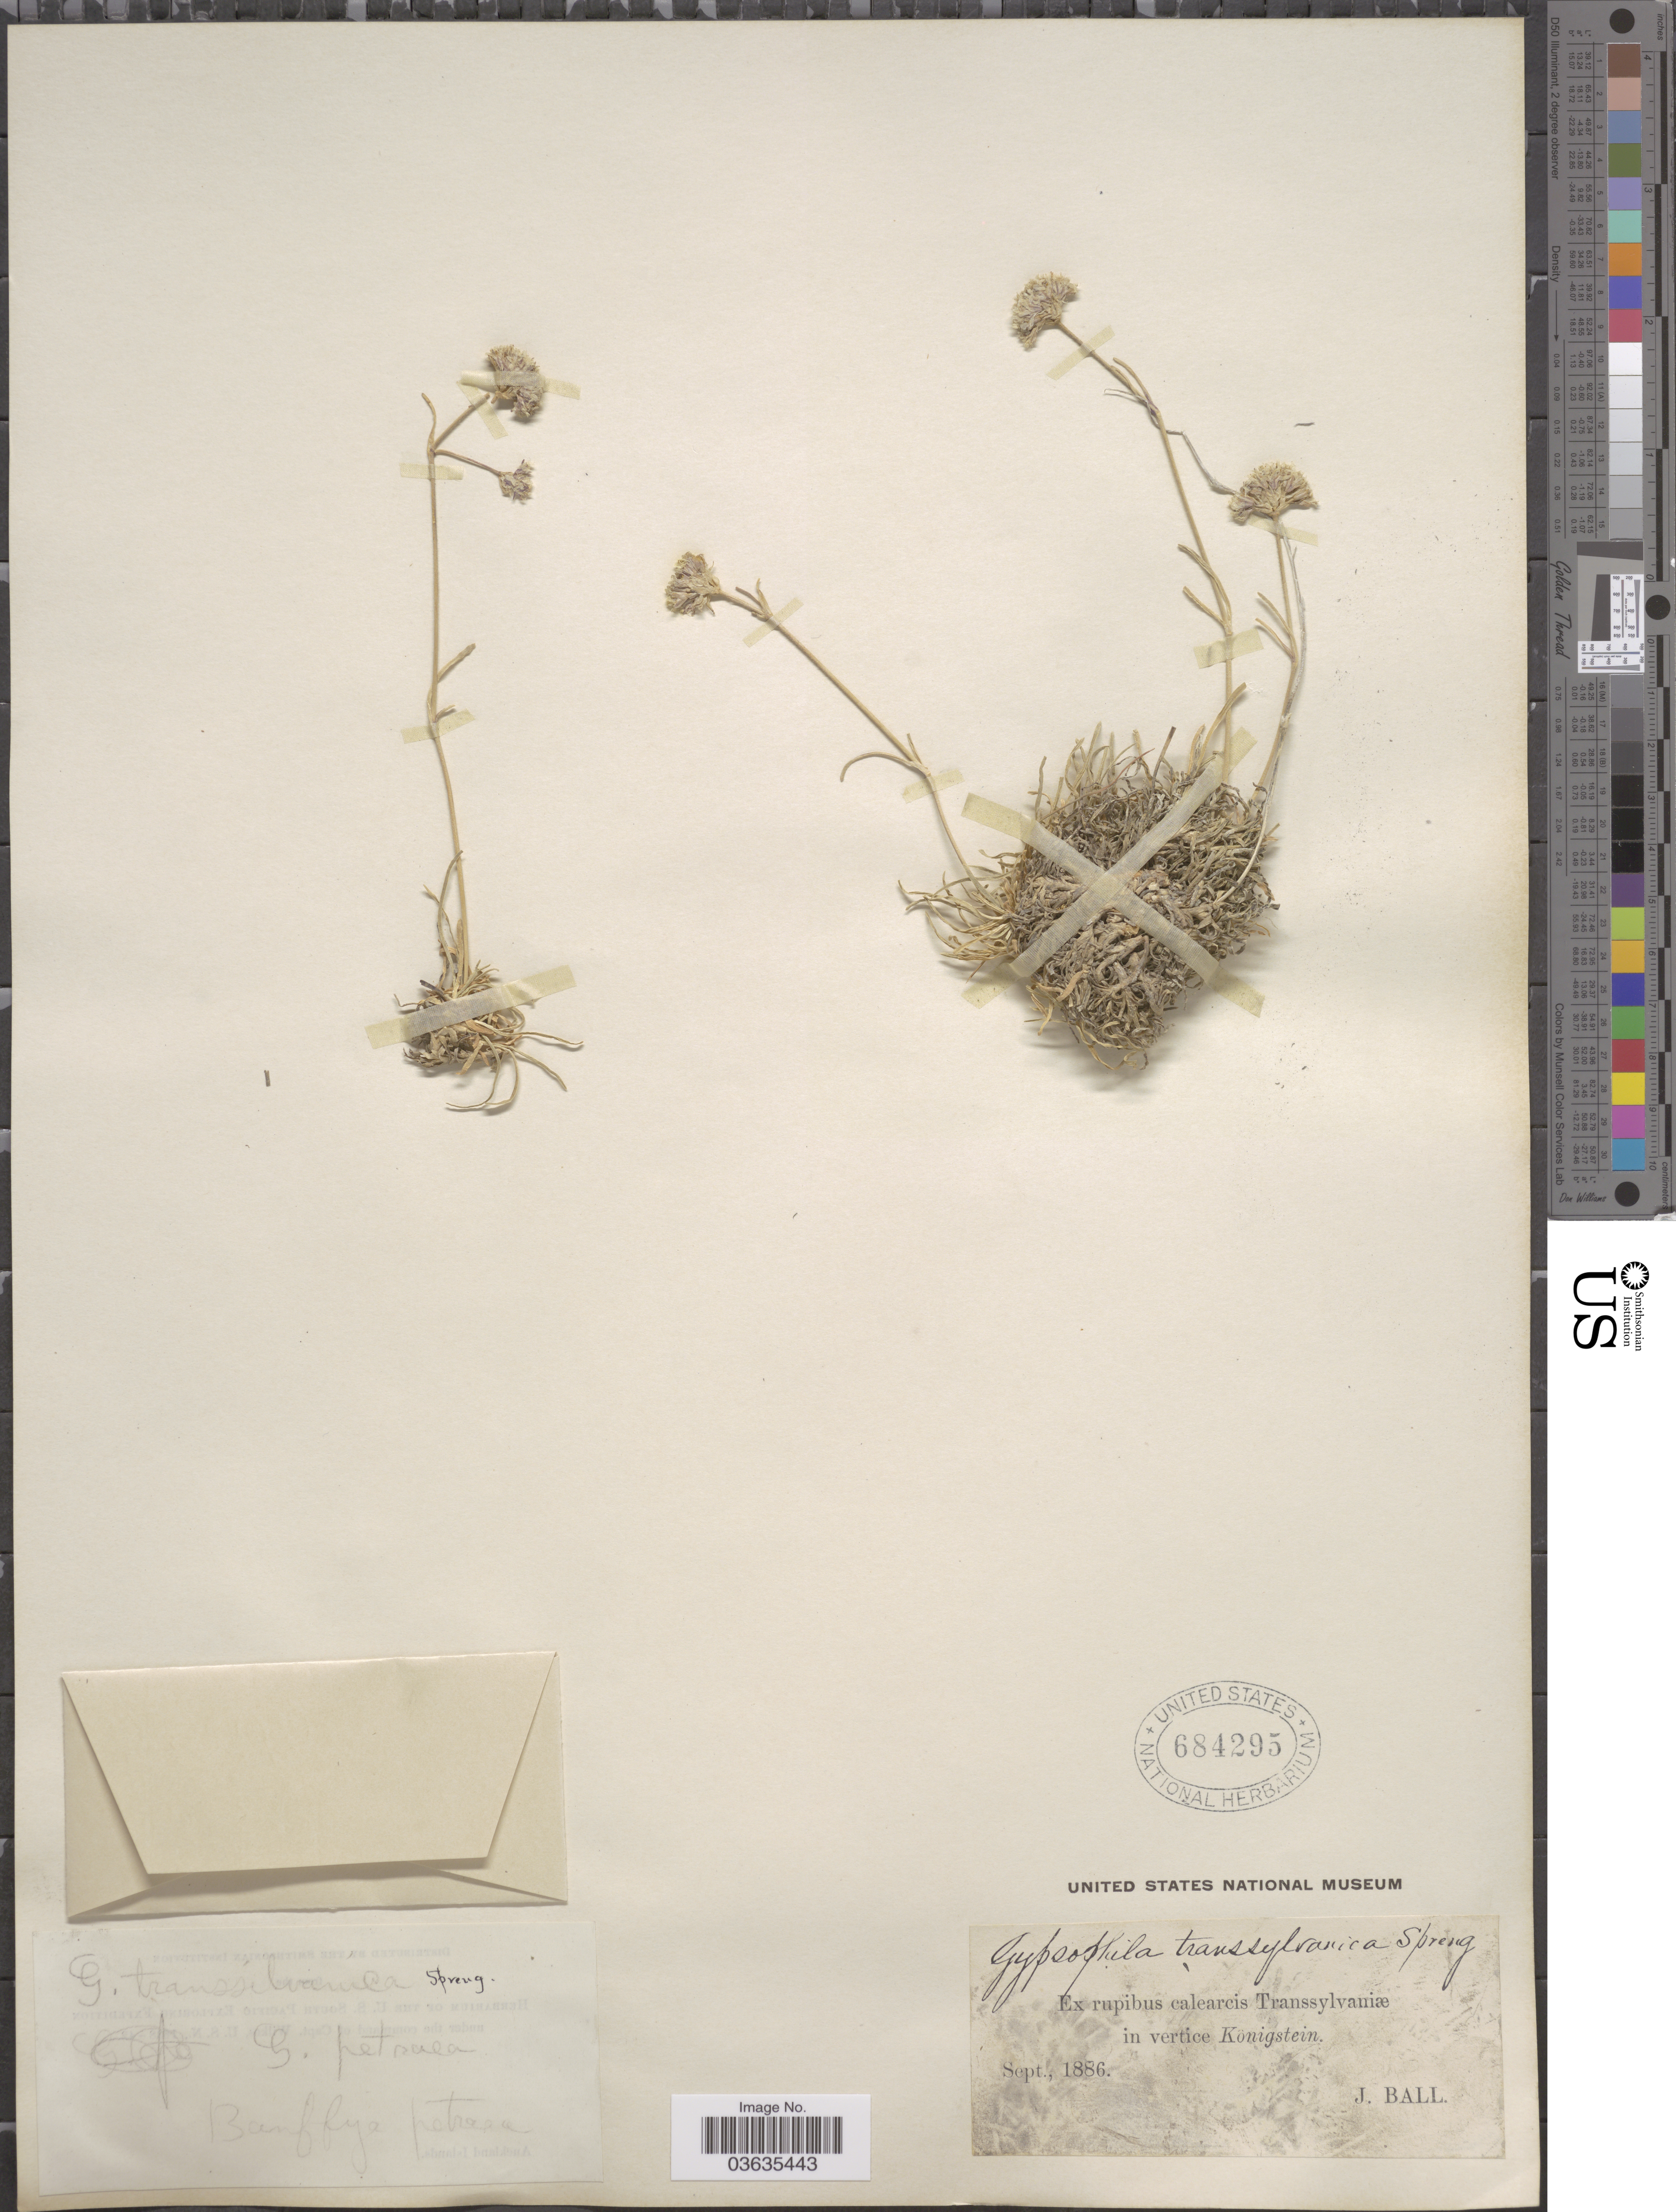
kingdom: Plantae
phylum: Tracheophyta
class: Magnoliopsida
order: Caryophyllales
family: Caryophyllaceae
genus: Gypsophila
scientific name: Gypsophila transsylvanica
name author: Spreng.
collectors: J. Ball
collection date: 1886-09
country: Romania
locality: Ex rupibus calearcis Transsylvaniæ in vertice Konigstein.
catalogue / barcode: US 684295